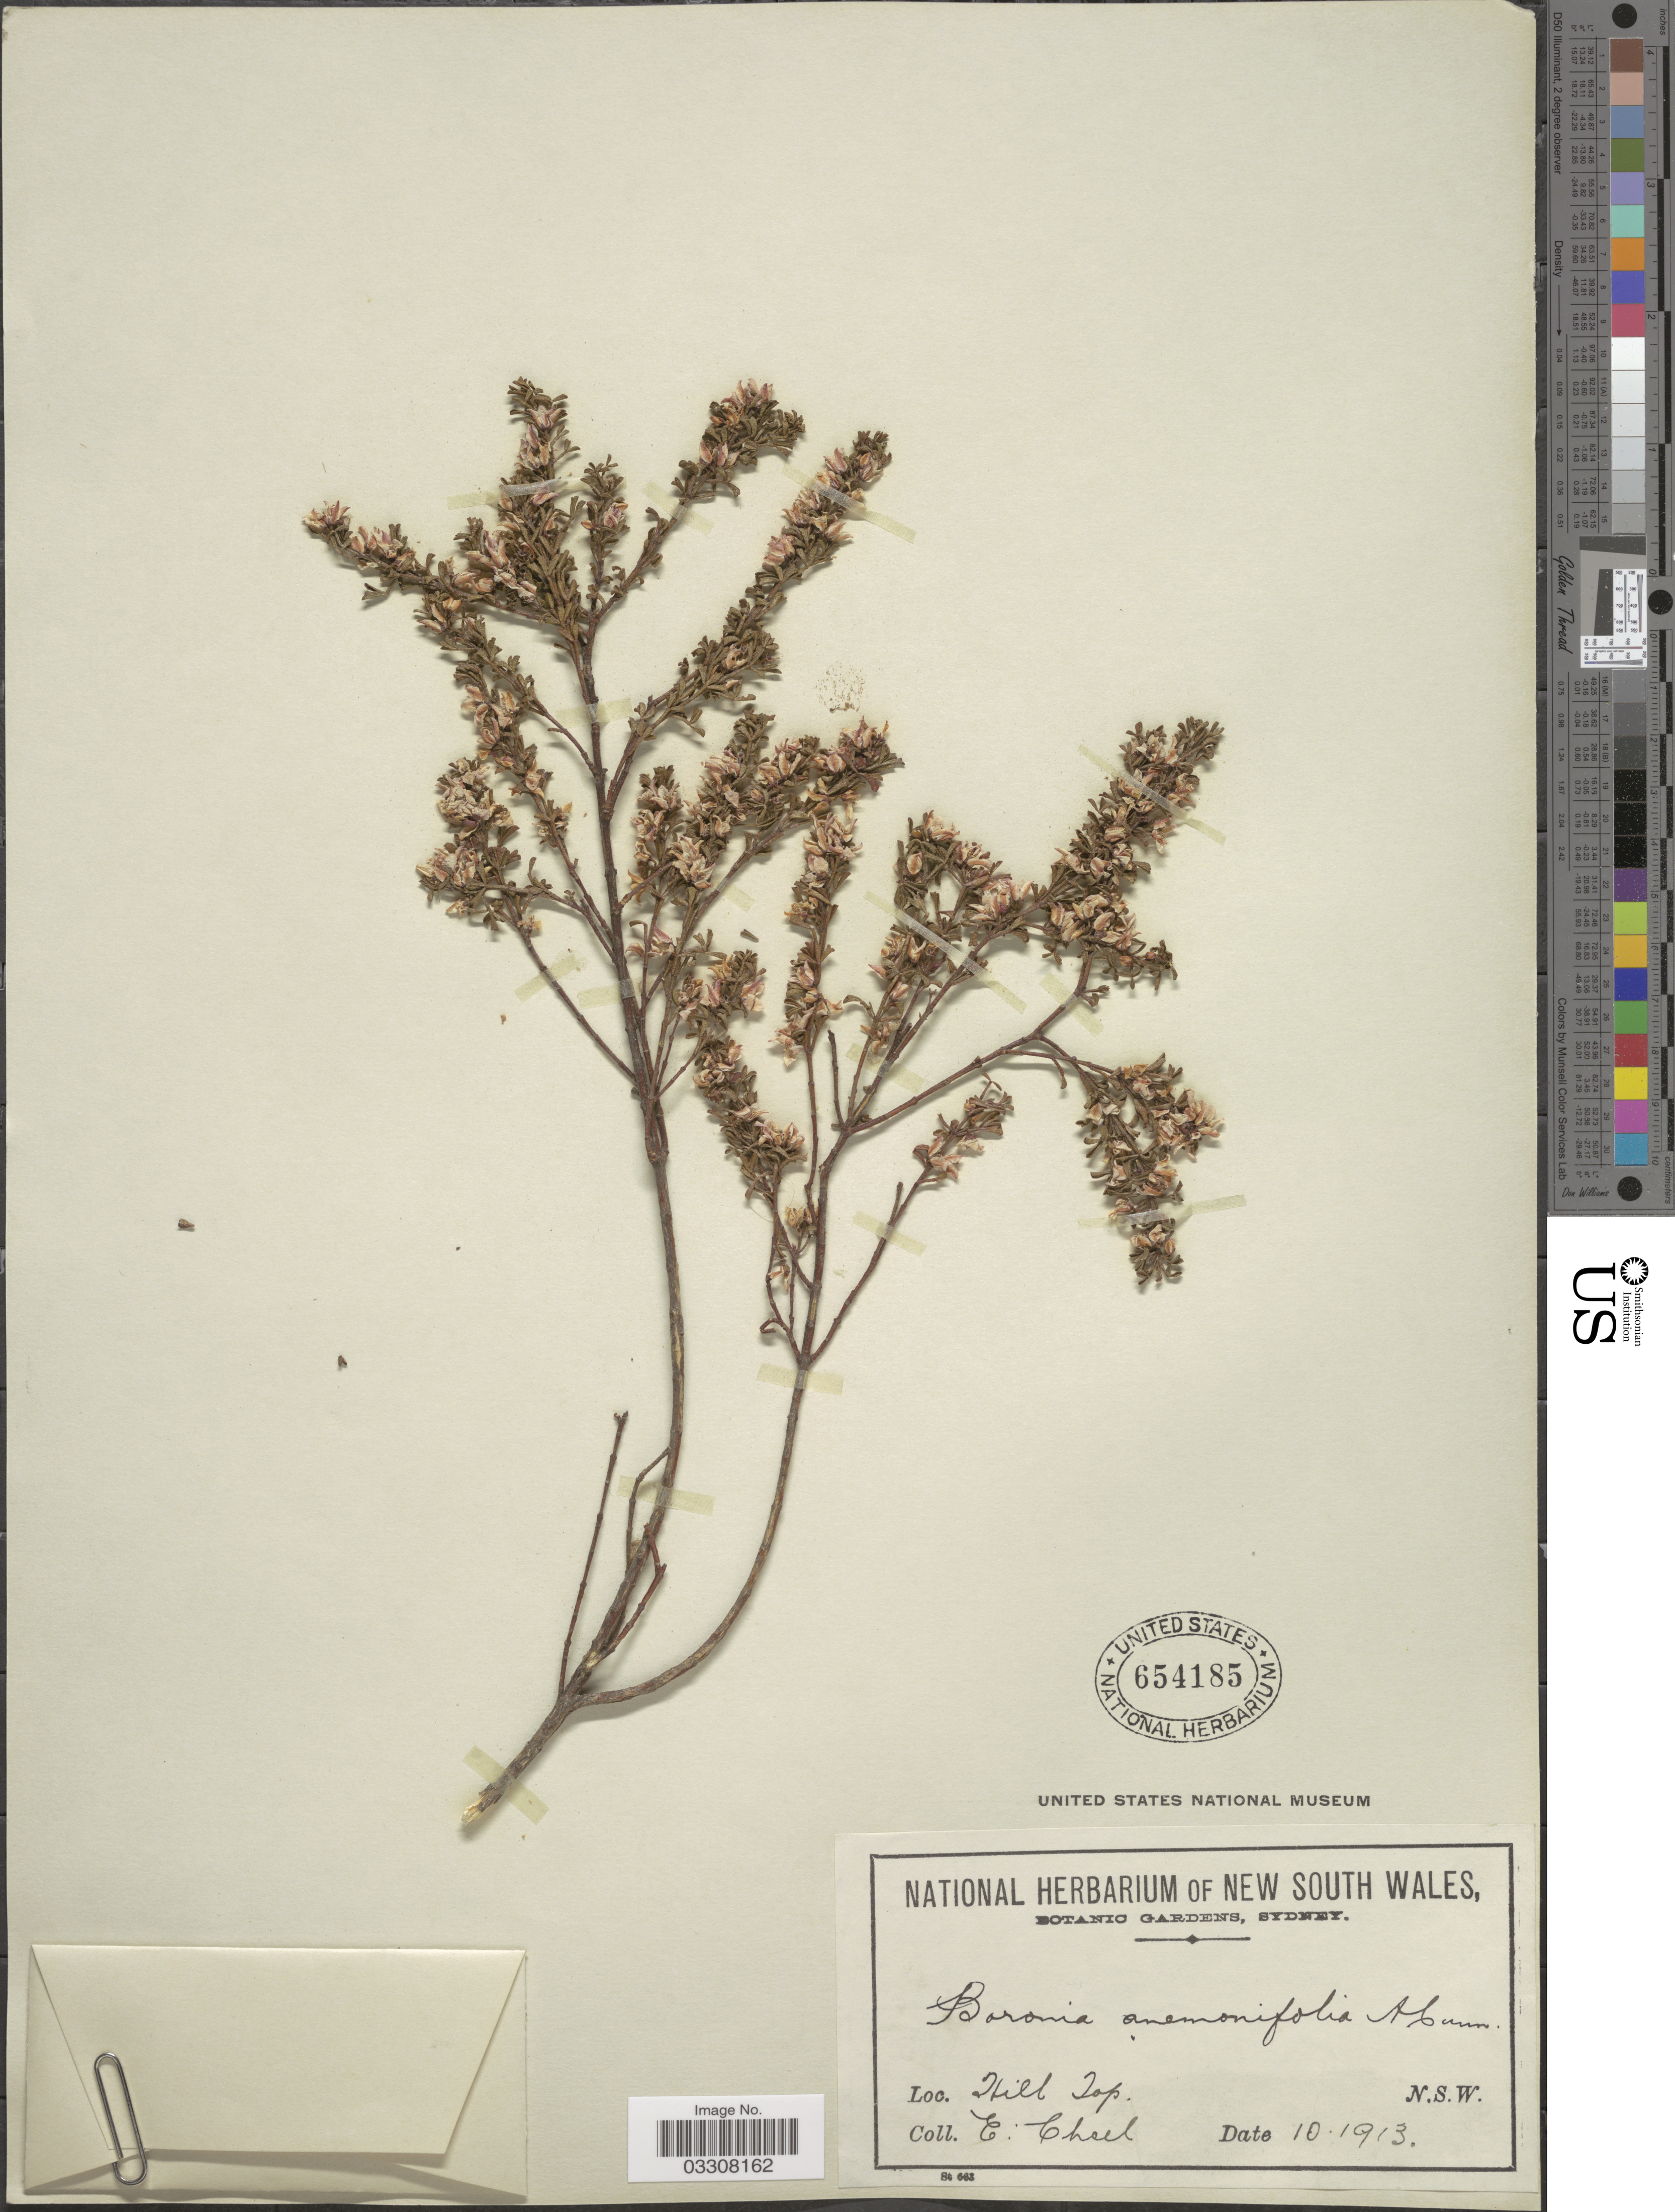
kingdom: Plantae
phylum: Tracheophyta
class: Magnoliopsida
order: Sapindales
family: Rutaceae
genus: Cyanothamnus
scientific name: Cyanothamnus anemonifolius subsp. variabilis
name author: (Hook.) Duretto & Heslewood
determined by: Strong, Mark T., (BOT), Smithsonian Institution - National Museum of Natural History (UNITED STATES)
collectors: E. Cheel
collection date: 1913-10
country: Australia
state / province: New South Wales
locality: Hill Top. N.S.W.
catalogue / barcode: US 654185